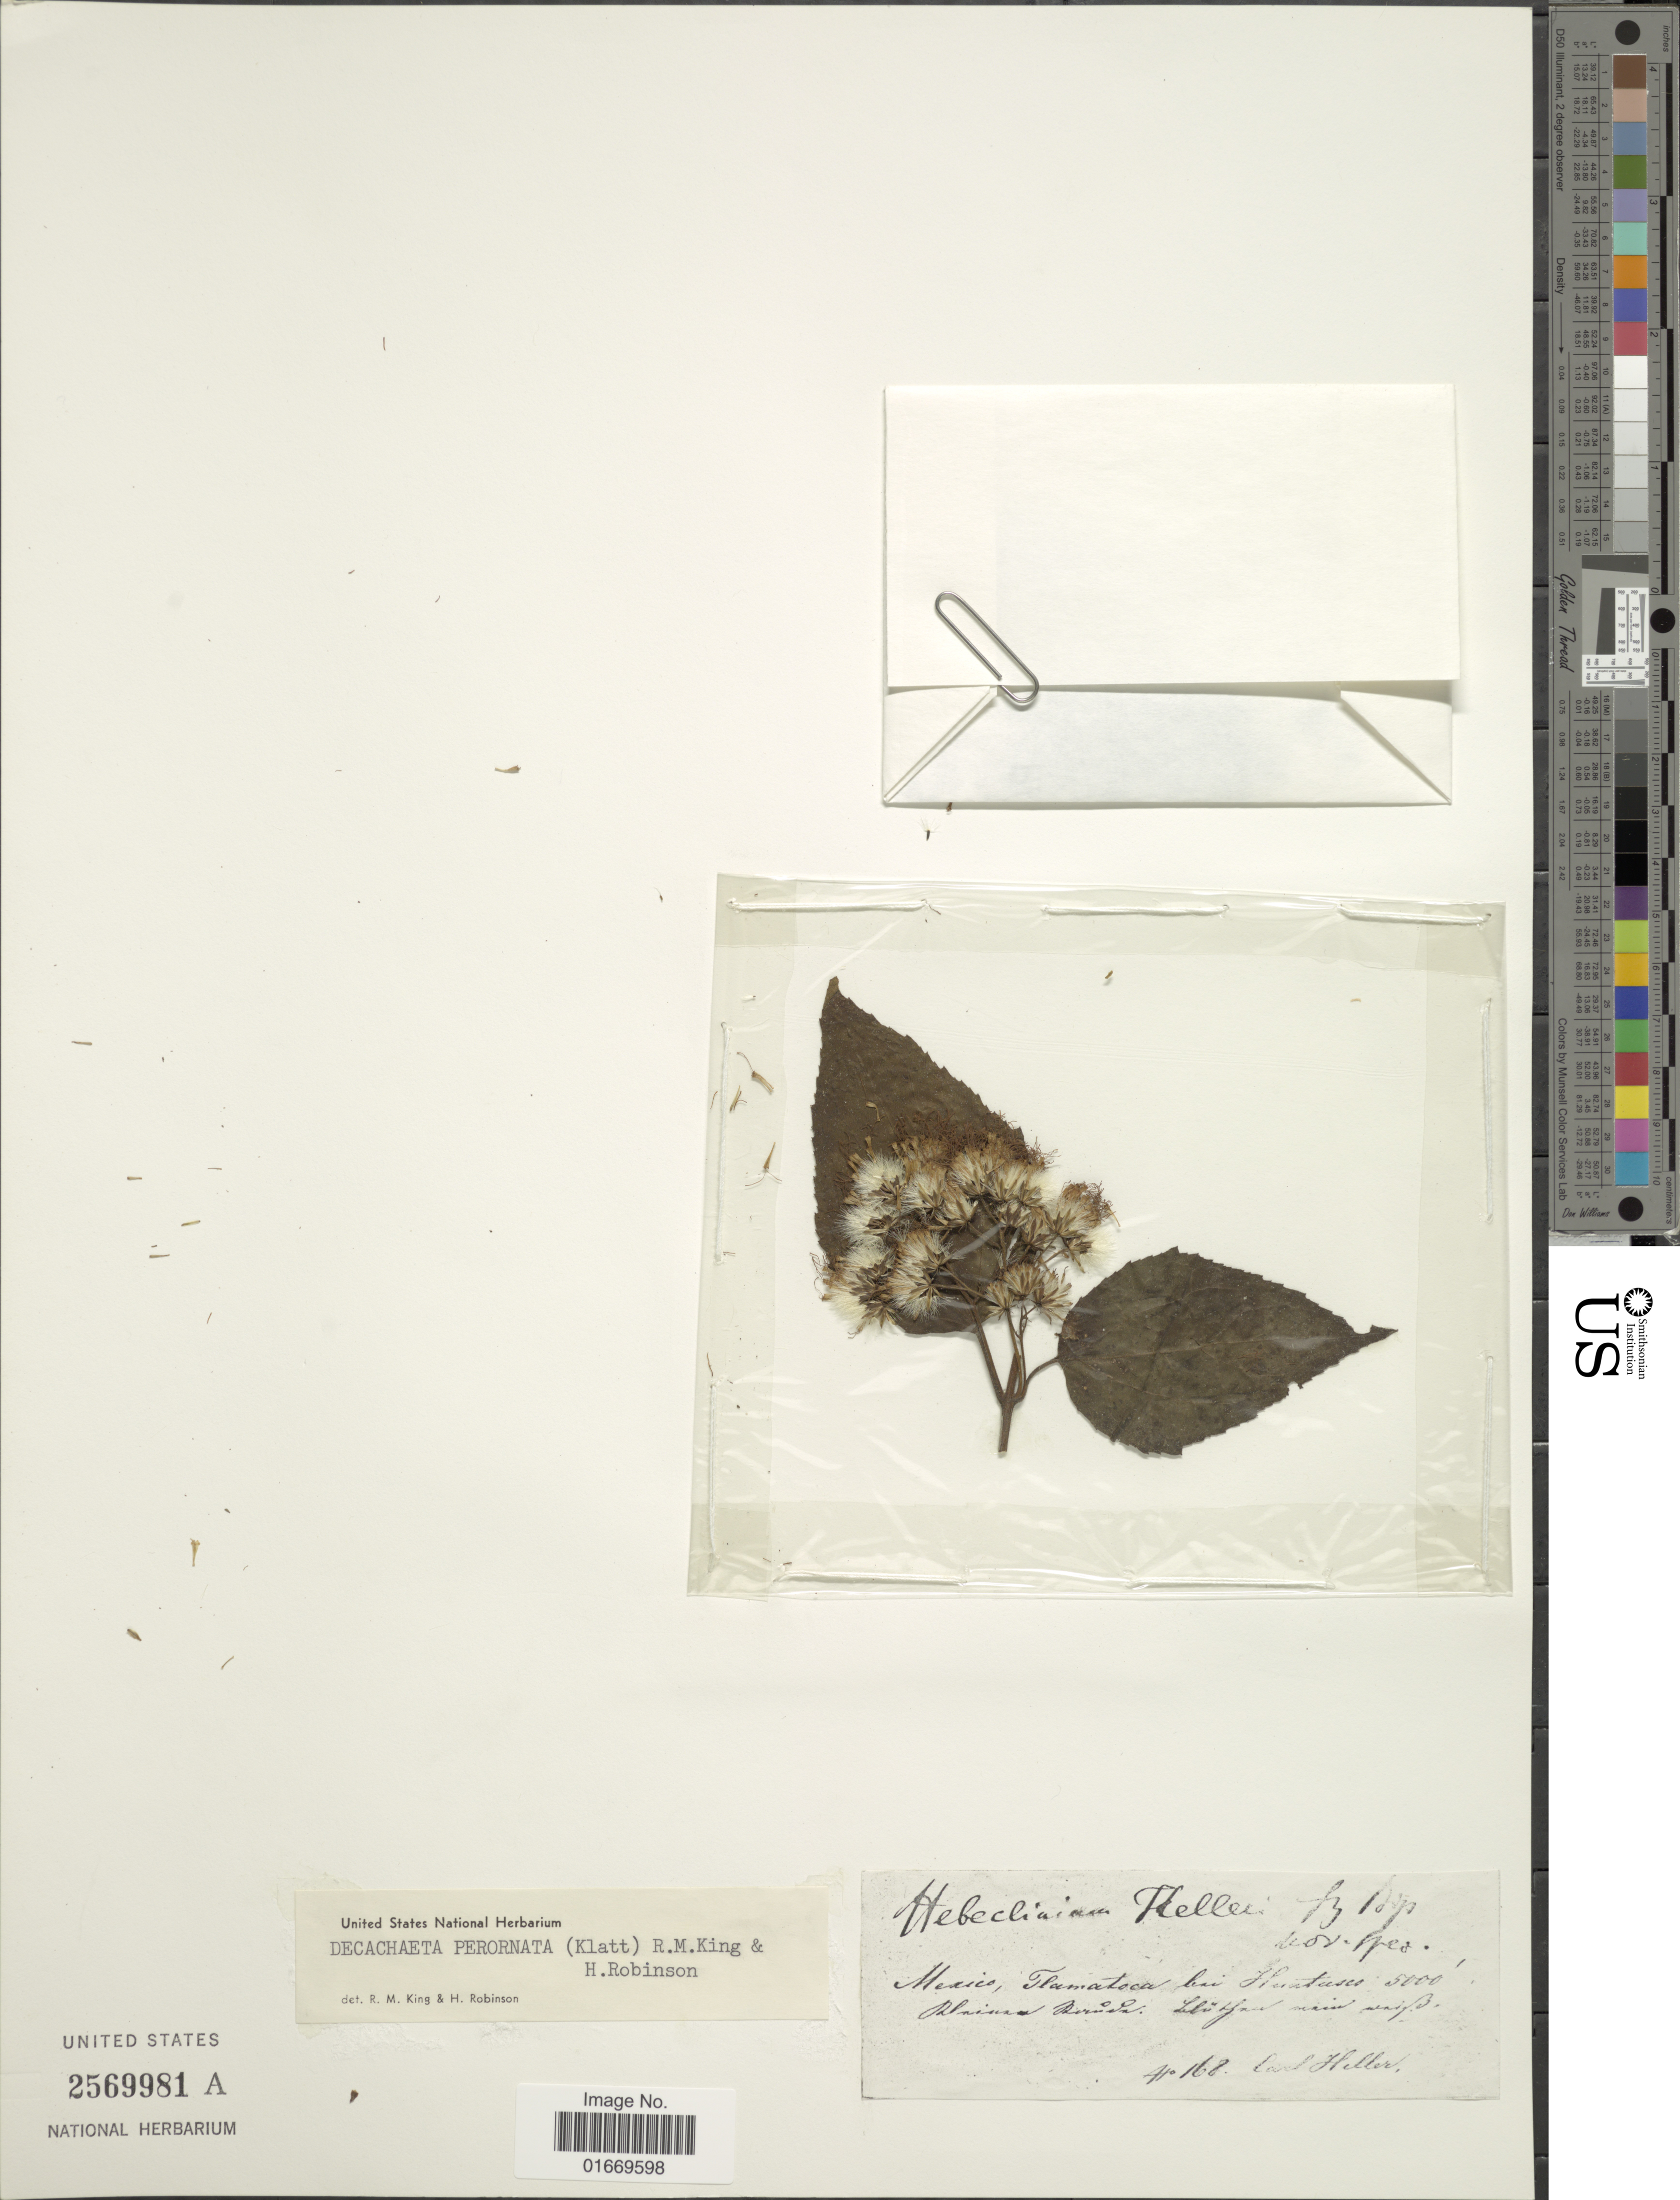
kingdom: Plantae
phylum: Tracheophyta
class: Magnoliopsida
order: Asterales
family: Asteraceae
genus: Decachaeta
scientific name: Decachaeta perornata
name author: (Klatt) R.M. King & H. Rob.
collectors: C. B. Heller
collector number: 168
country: Mexico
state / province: Veracruz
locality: Tlamatoca bei Huatusco.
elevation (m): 1524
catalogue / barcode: US 2569981A